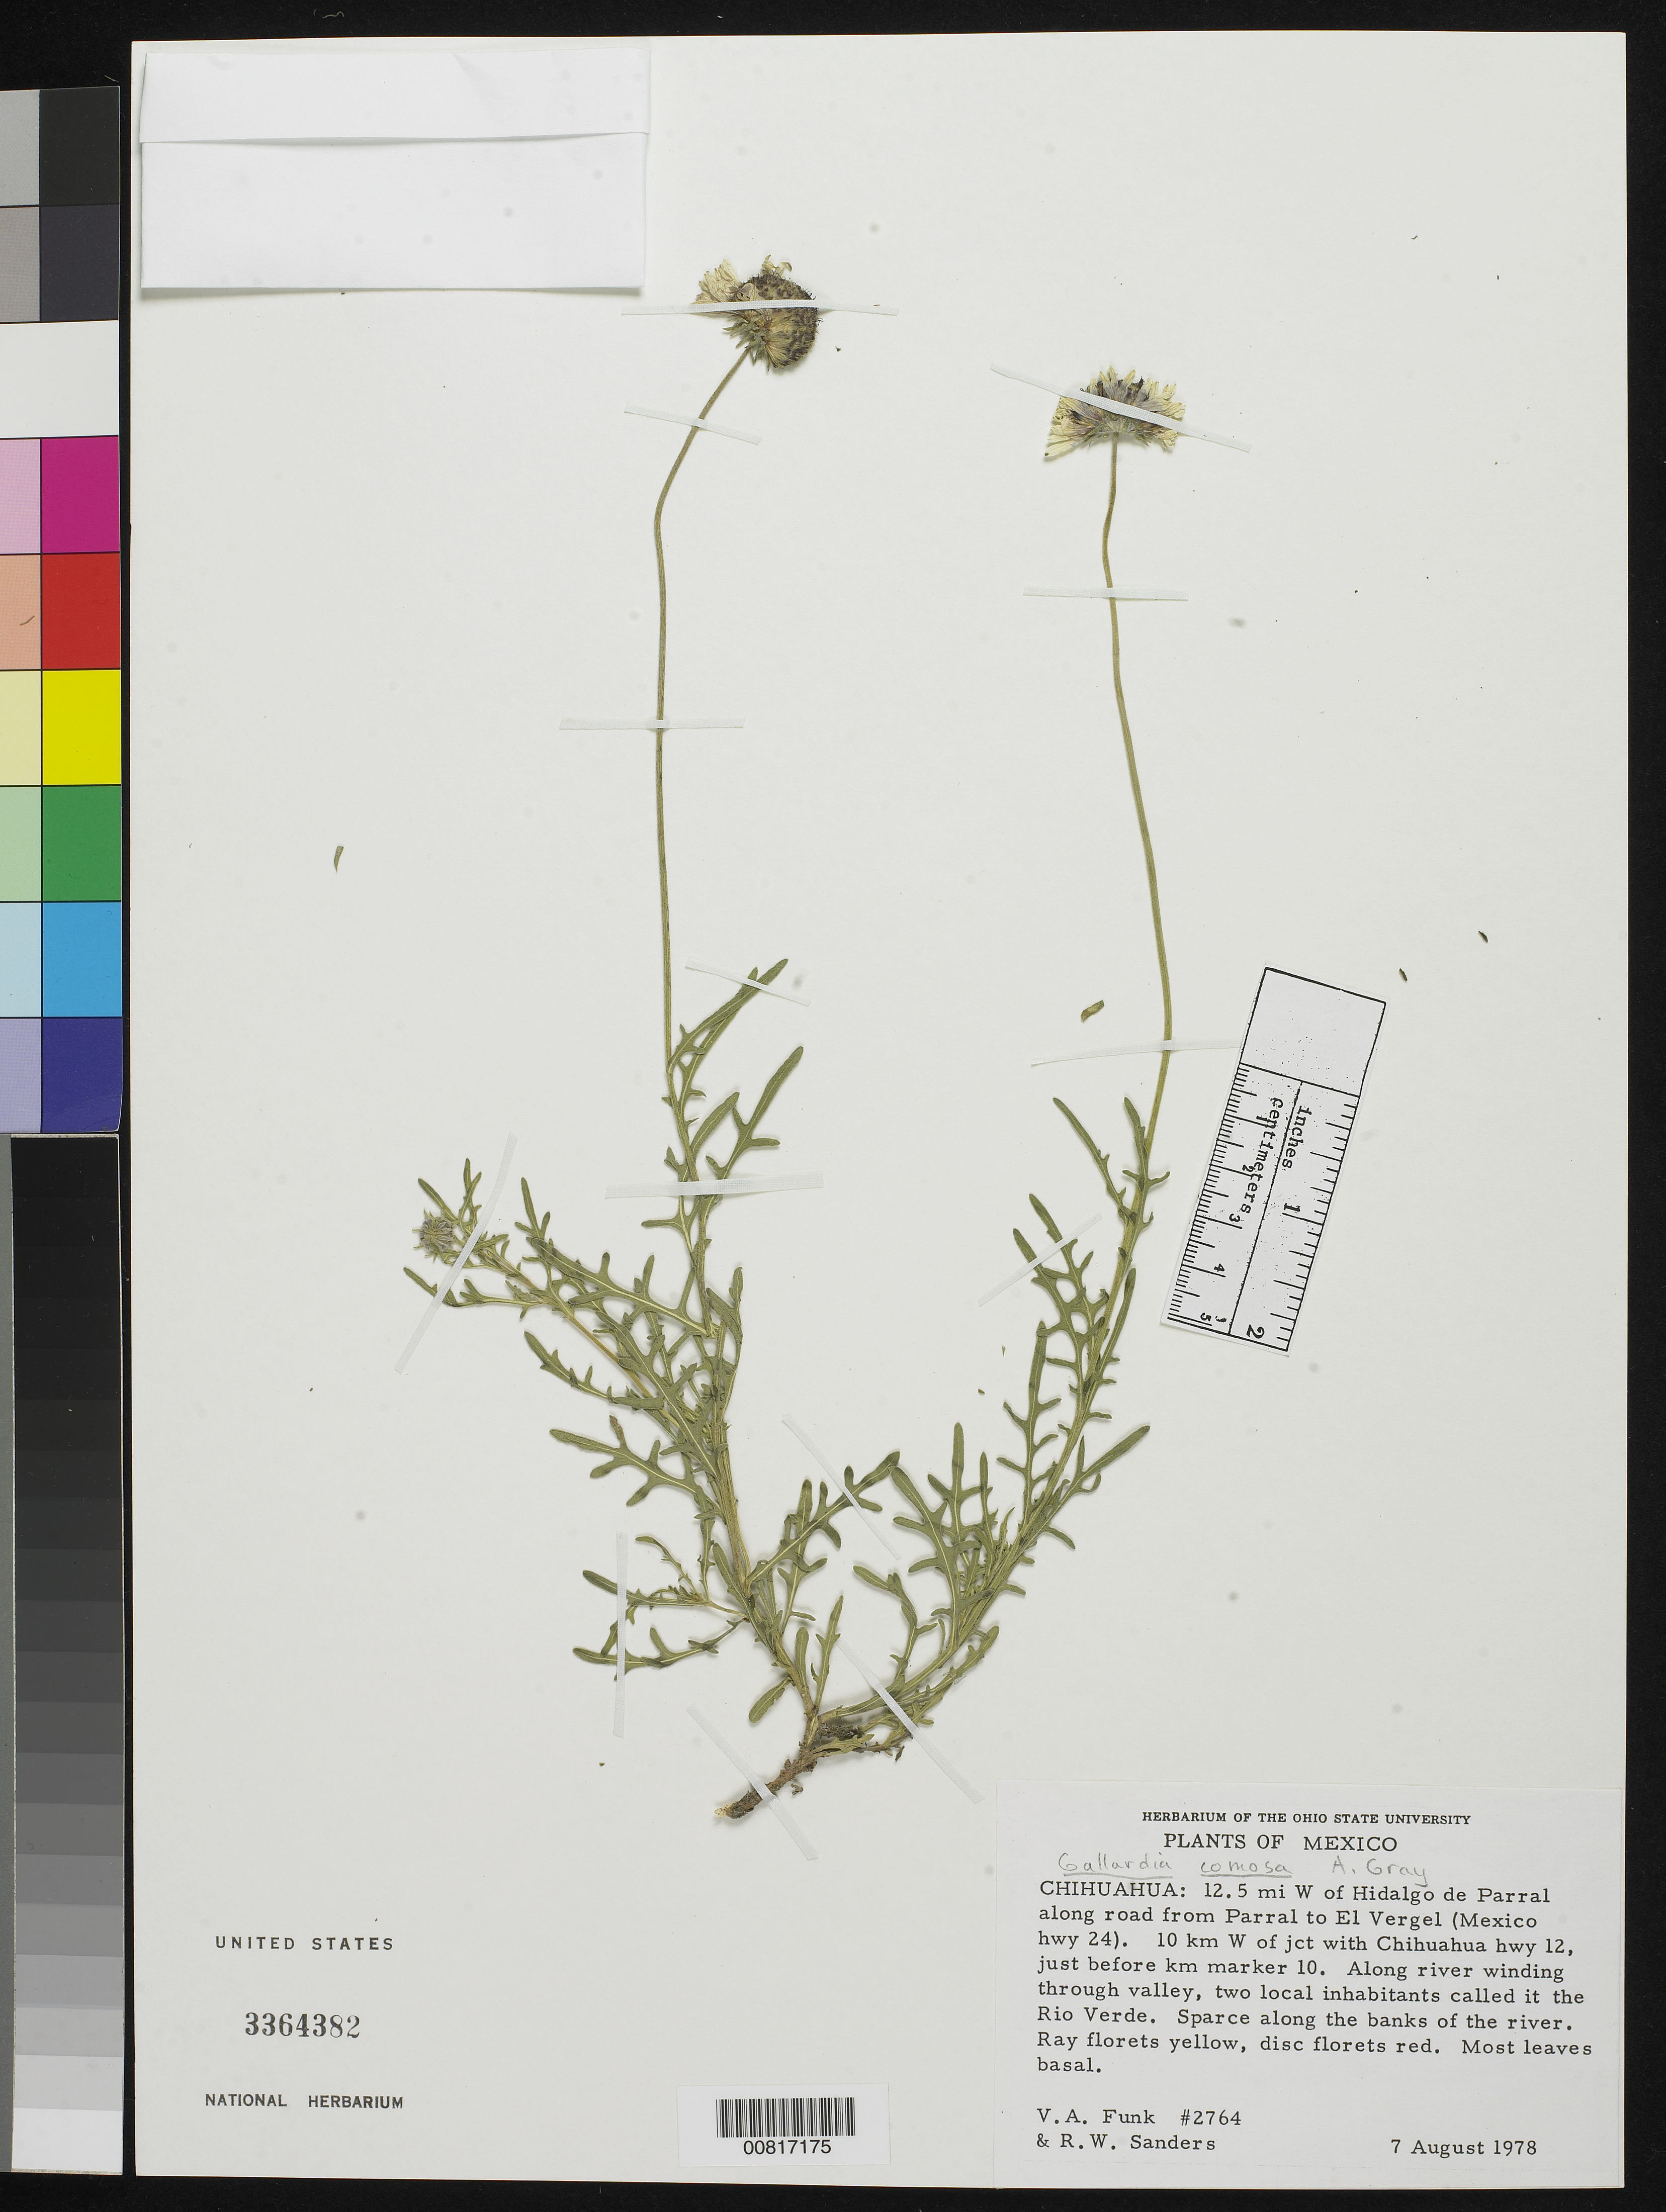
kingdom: Plantae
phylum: Tracheophyta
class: Magnoliopsida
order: Asterales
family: Asteraceae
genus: Gaillardia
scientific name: Gaillardia comosa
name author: A. Gray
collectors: V. Funk & R. Sanders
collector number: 2764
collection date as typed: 07 Aug 1978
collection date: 1978-08-07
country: Mexico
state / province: Chihuahua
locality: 12.5 mi W of Hidalgo de Parral along road from Parral to El Vergel (Mex hwy 24). 10 km W of jct with Chih. hwy 12, just before km marker 10. Along river winding through valley (2 locals called Rio Verde).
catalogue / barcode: US 3364382